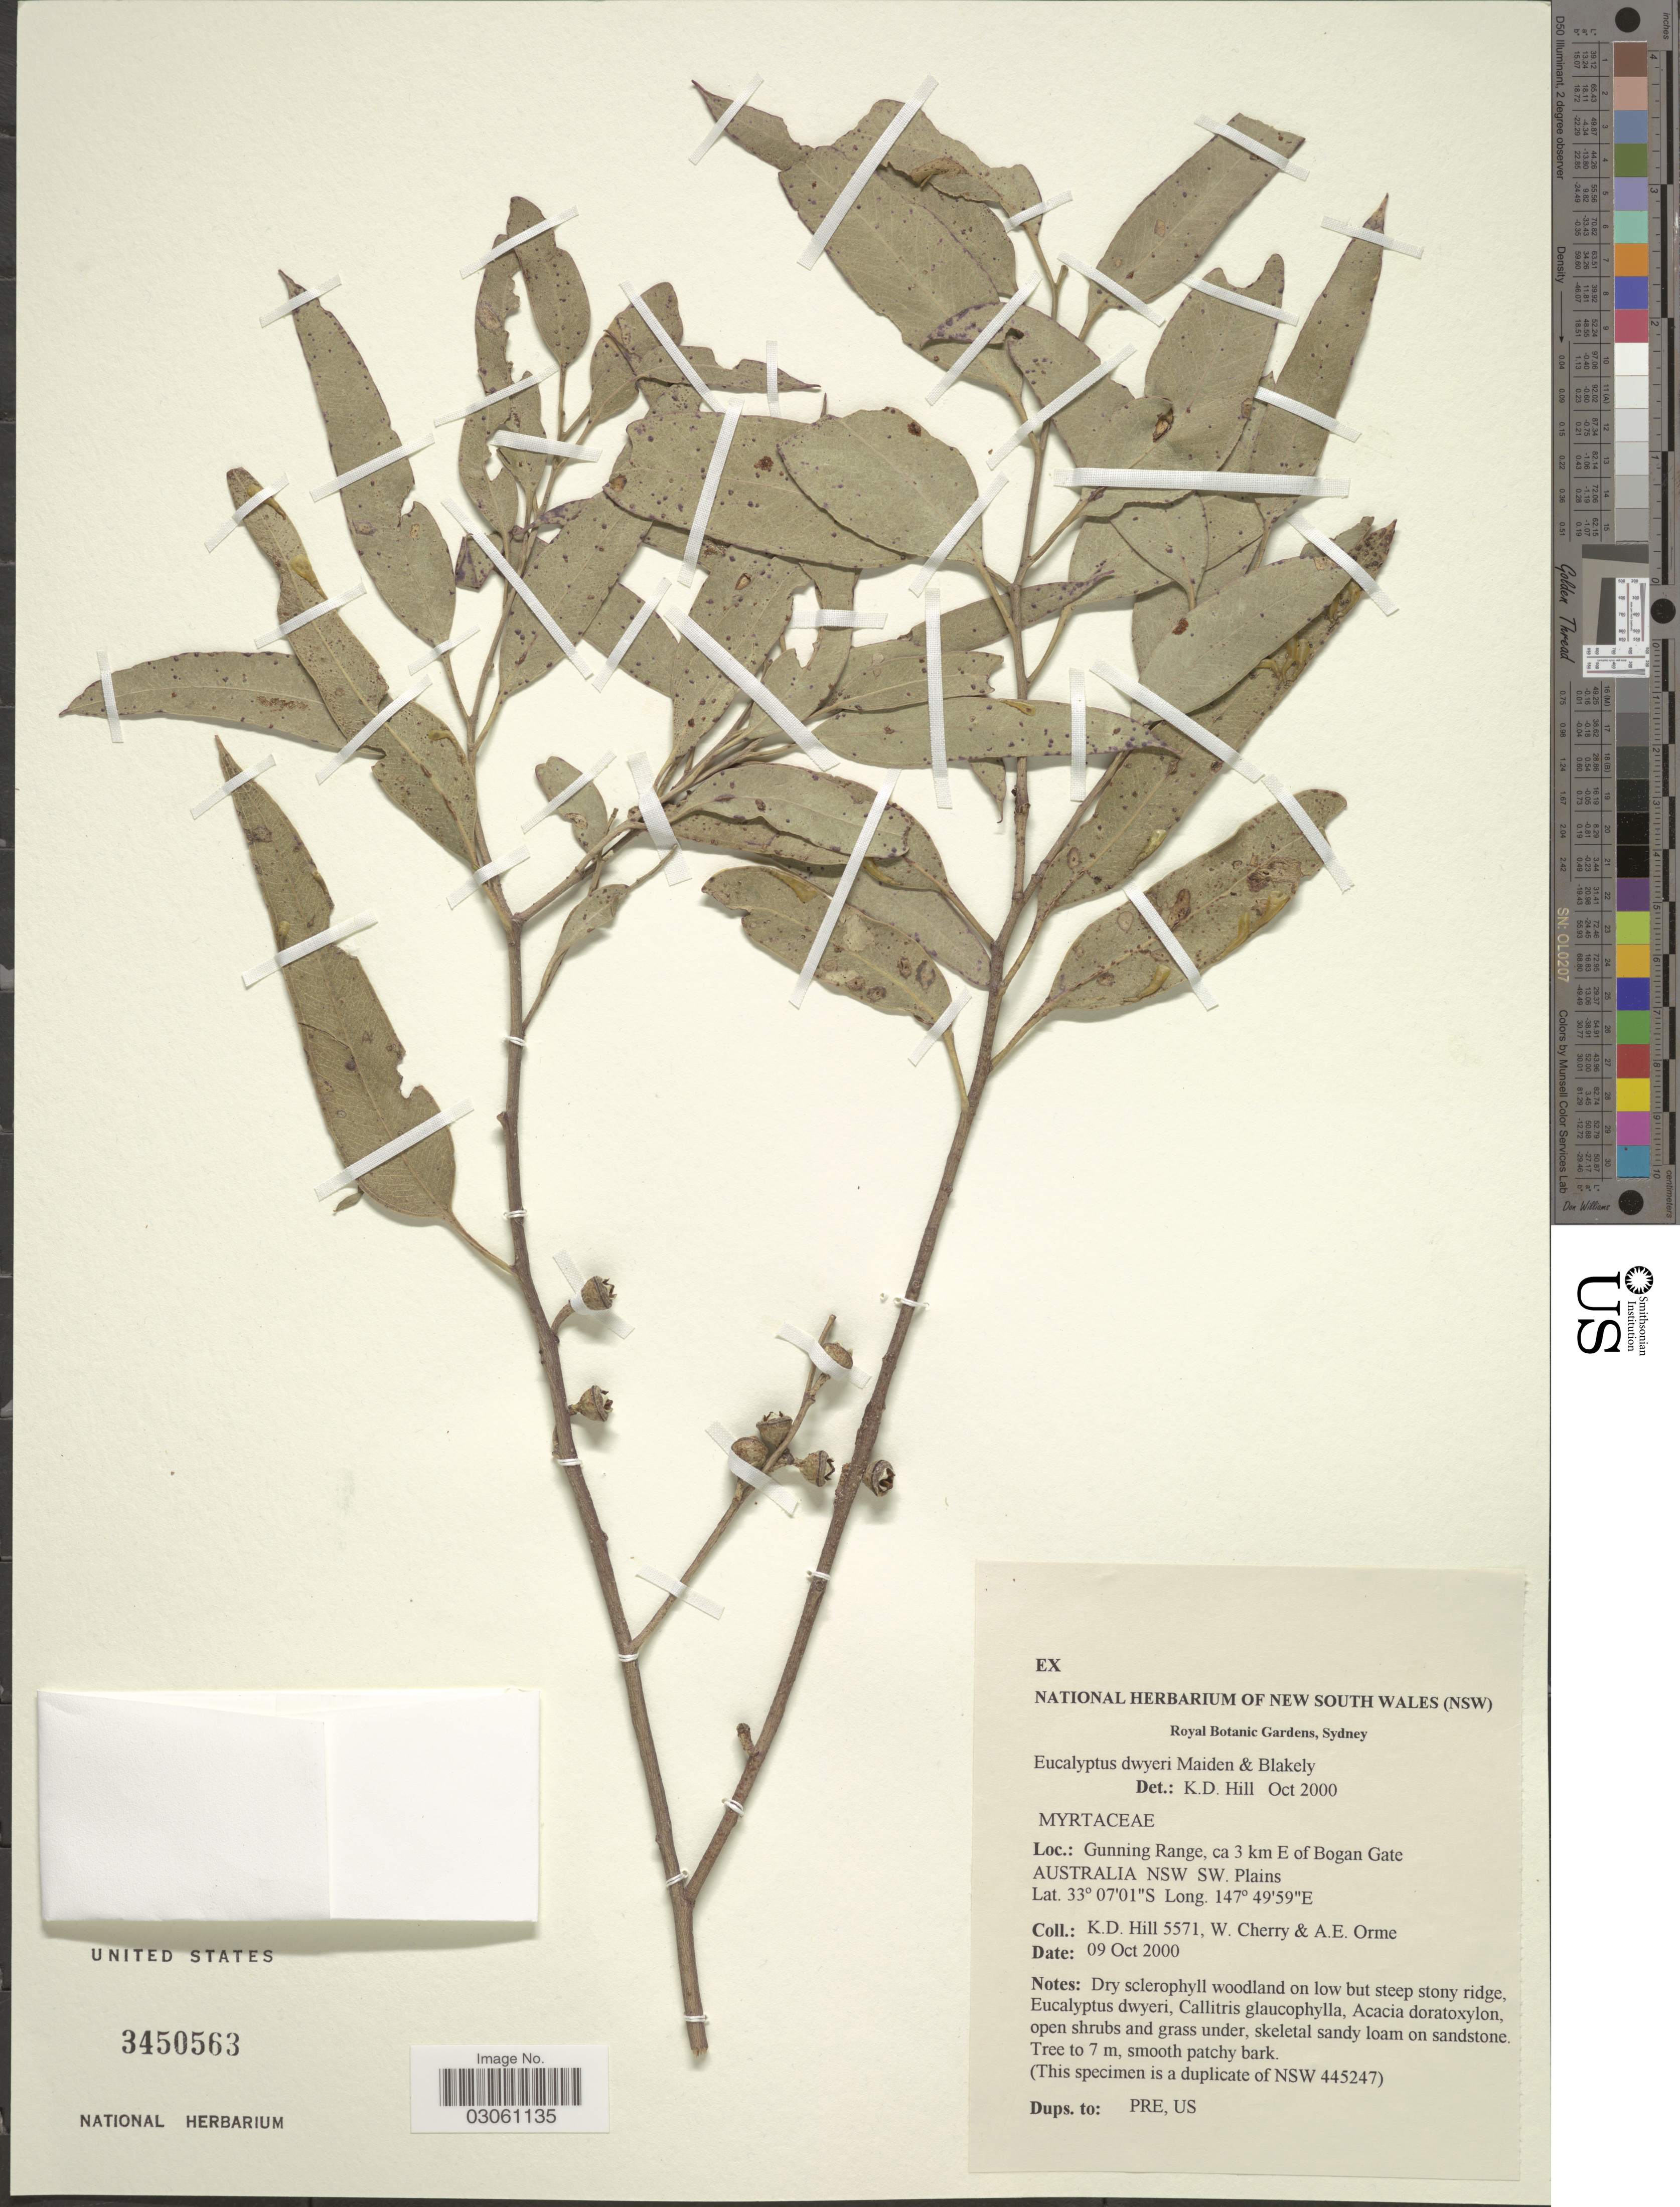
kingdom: Plantae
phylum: Tracheophyta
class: Magnoliopsida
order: Myrtales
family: Myrtaceae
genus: Eucalyptus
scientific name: Eucalyptus dwyeri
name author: Maiden & Blakely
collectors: K. D. Hill, W. A. Cherry & A. Orme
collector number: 5571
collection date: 2000-10-09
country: Australia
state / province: New South Wales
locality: Gunning Range, ca 3 km E of Bogan Gate Australia NSW SW. Plains.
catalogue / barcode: US 3450563